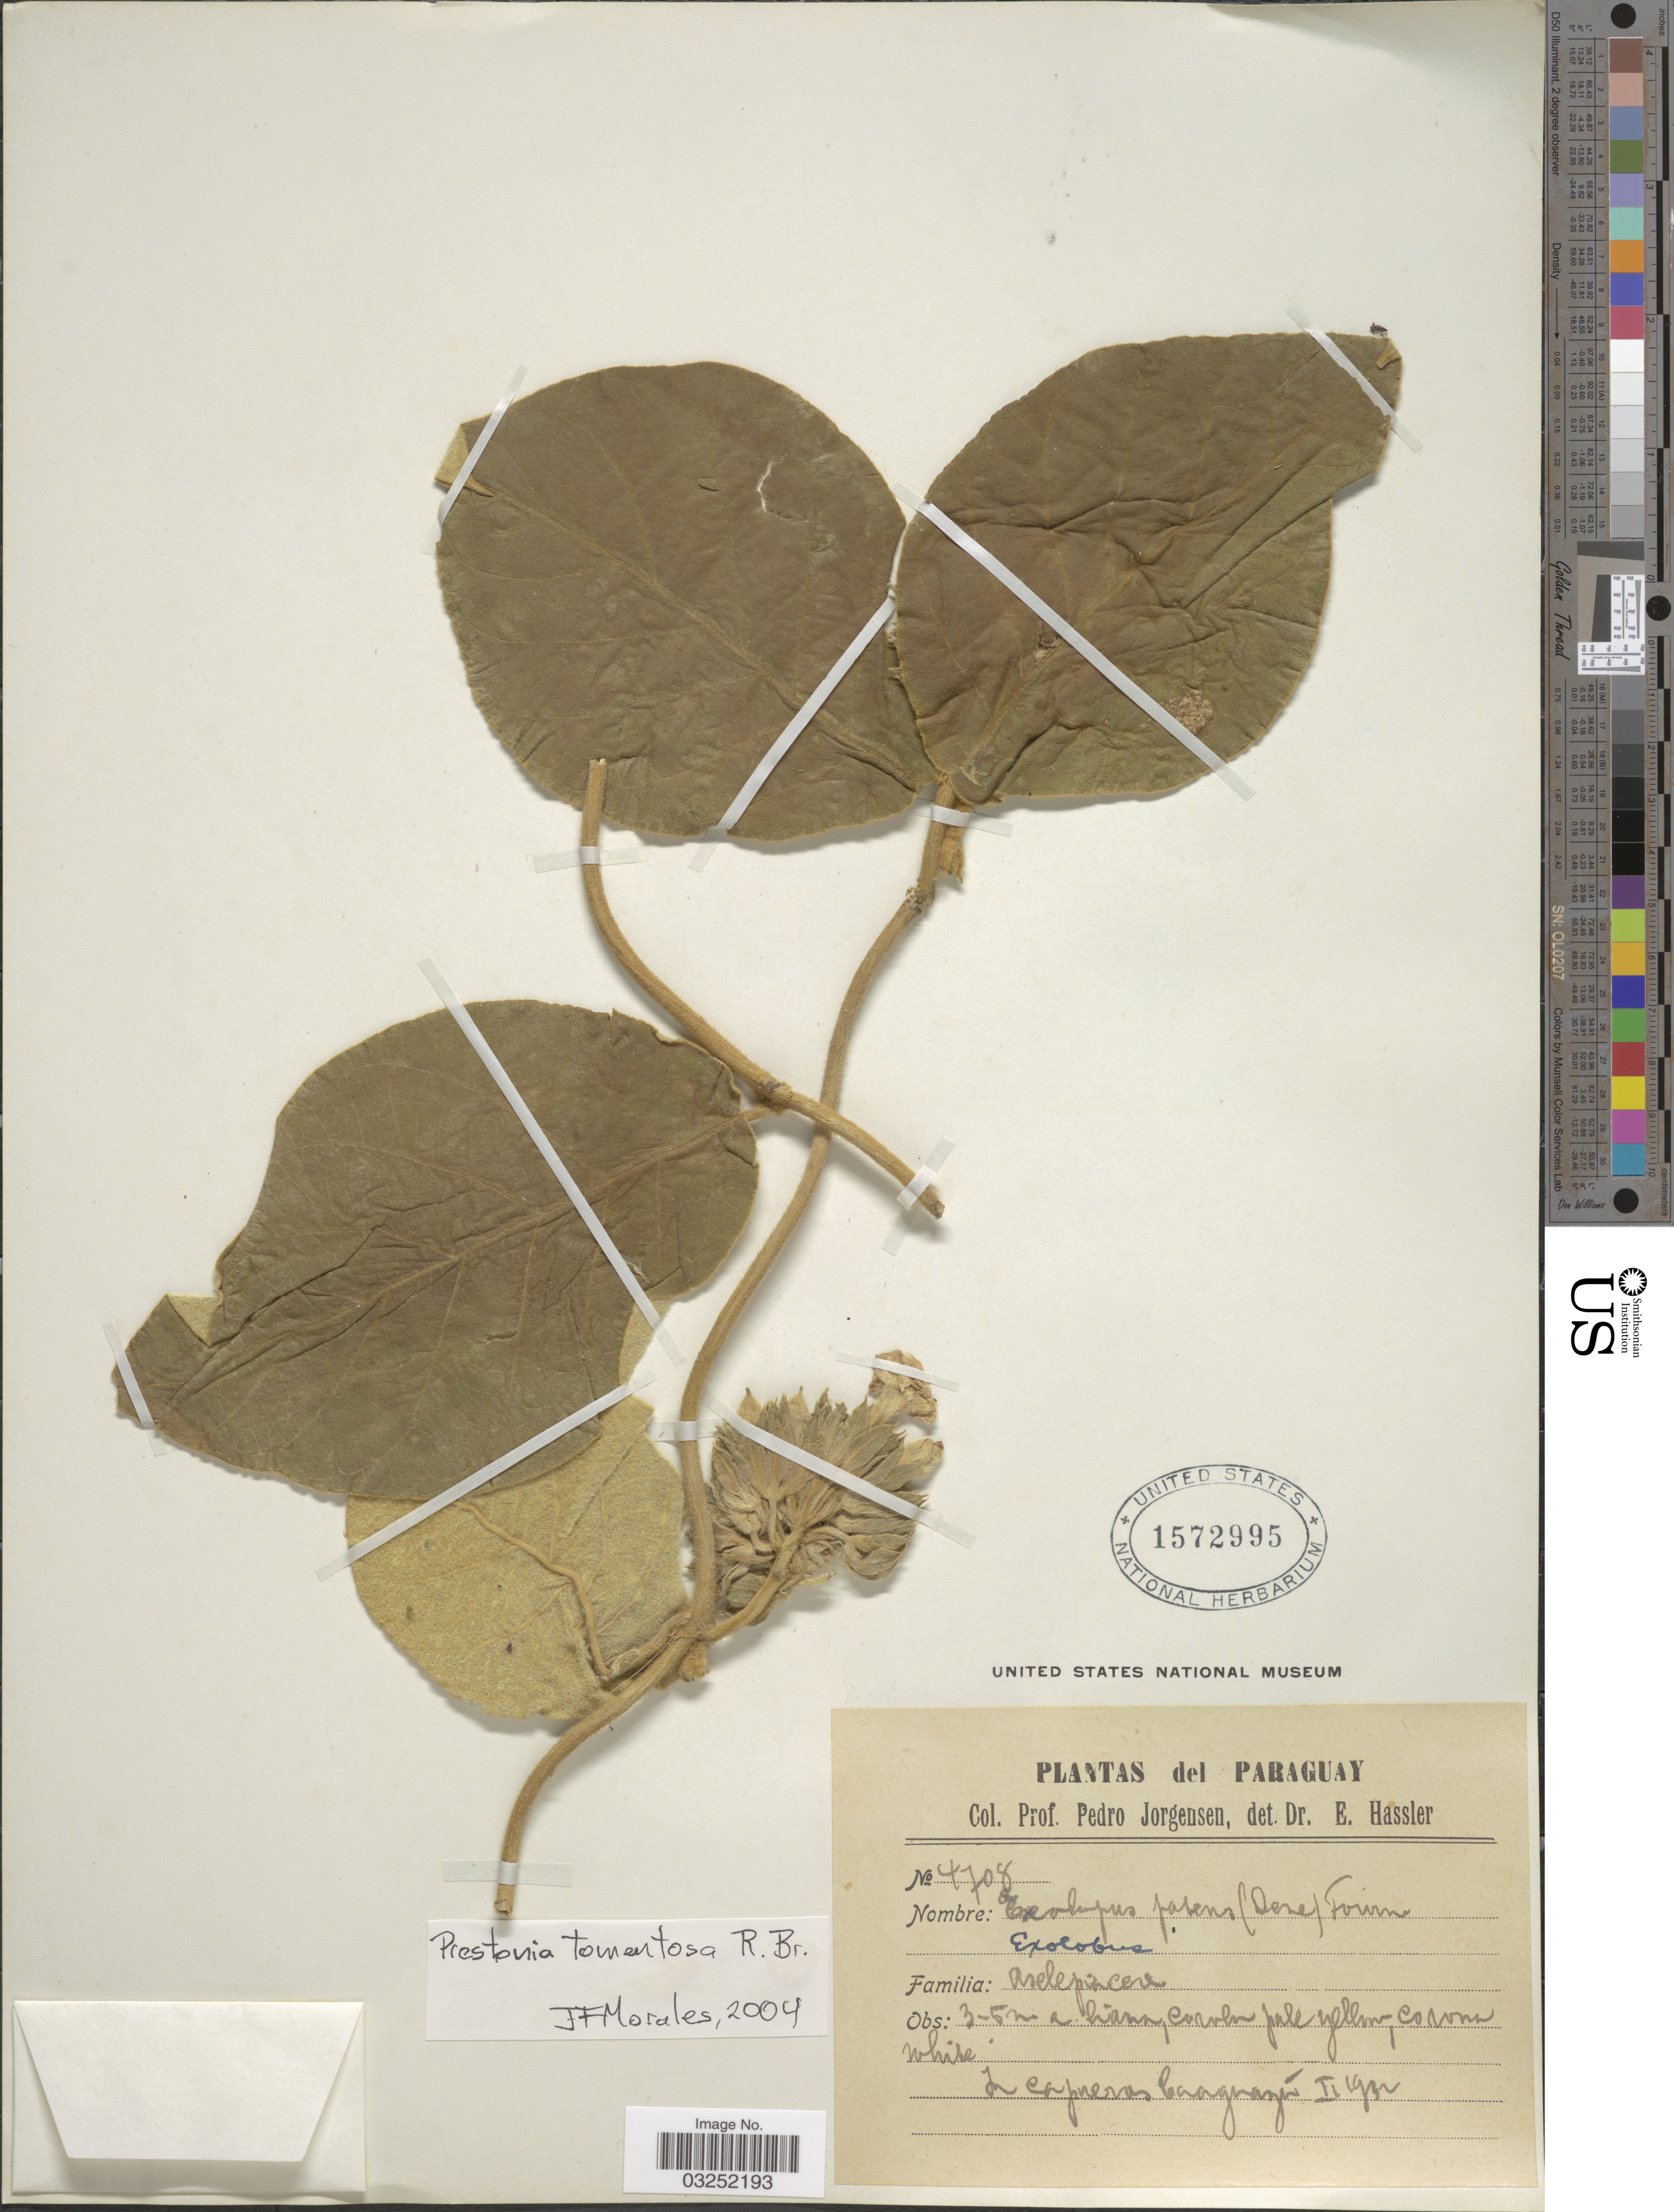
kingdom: Plantae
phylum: Tracheophyta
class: Magnoliopsida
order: Gentianales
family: Apocynaceae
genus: Prestonia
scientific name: Prestonia tomentosa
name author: R. Br.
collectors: P. Jörgensen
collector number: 4708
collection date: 1932-02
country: Paraguay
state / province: Caaguazu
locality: Caaguazú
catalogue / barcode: US 1572995